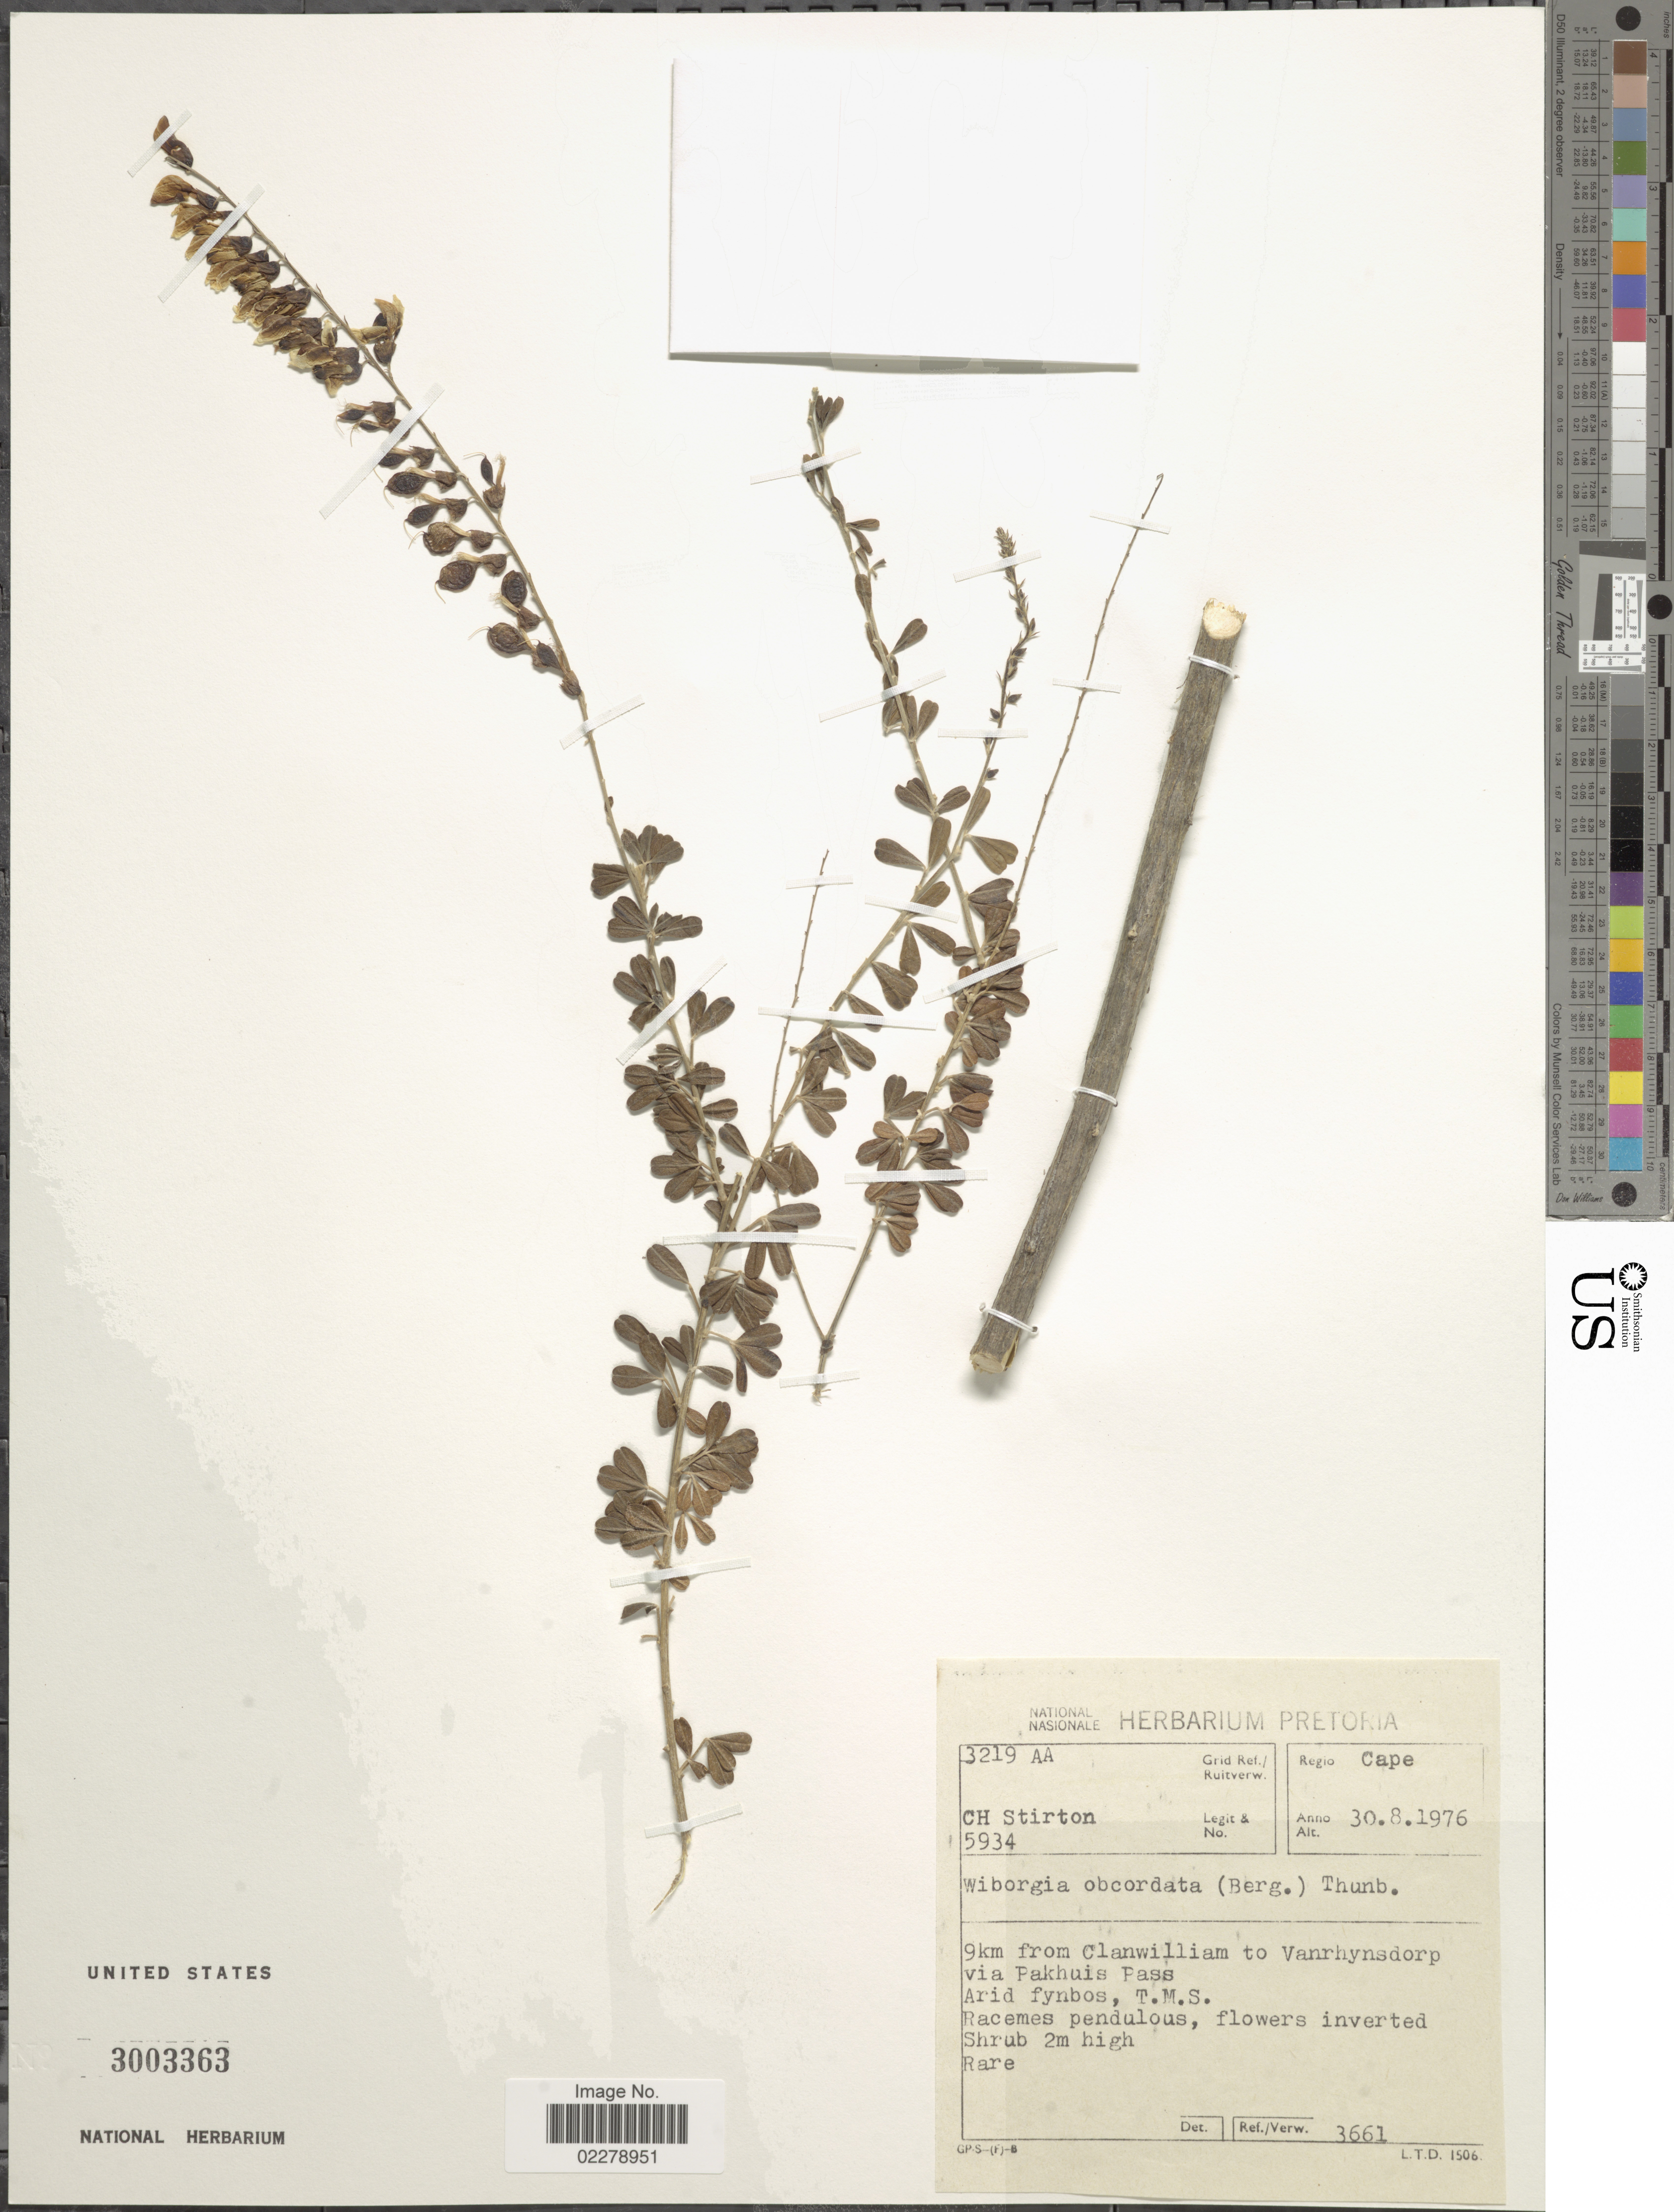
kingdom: Plantae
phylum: Tracheophyta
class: Magnoliopsida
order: Fabales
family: Fabaceae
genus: Wiborgia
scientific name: Wiborgia obcordata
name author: (P.J. Bergius) Thunb.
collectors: C. H. Stirton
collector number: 5934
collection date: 1976-08-30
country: South Africa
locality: Regio Cape. 9 km from Clanwilliam to Vanrhynsdorp via Pakhuis Pass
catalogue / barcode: US 3003363